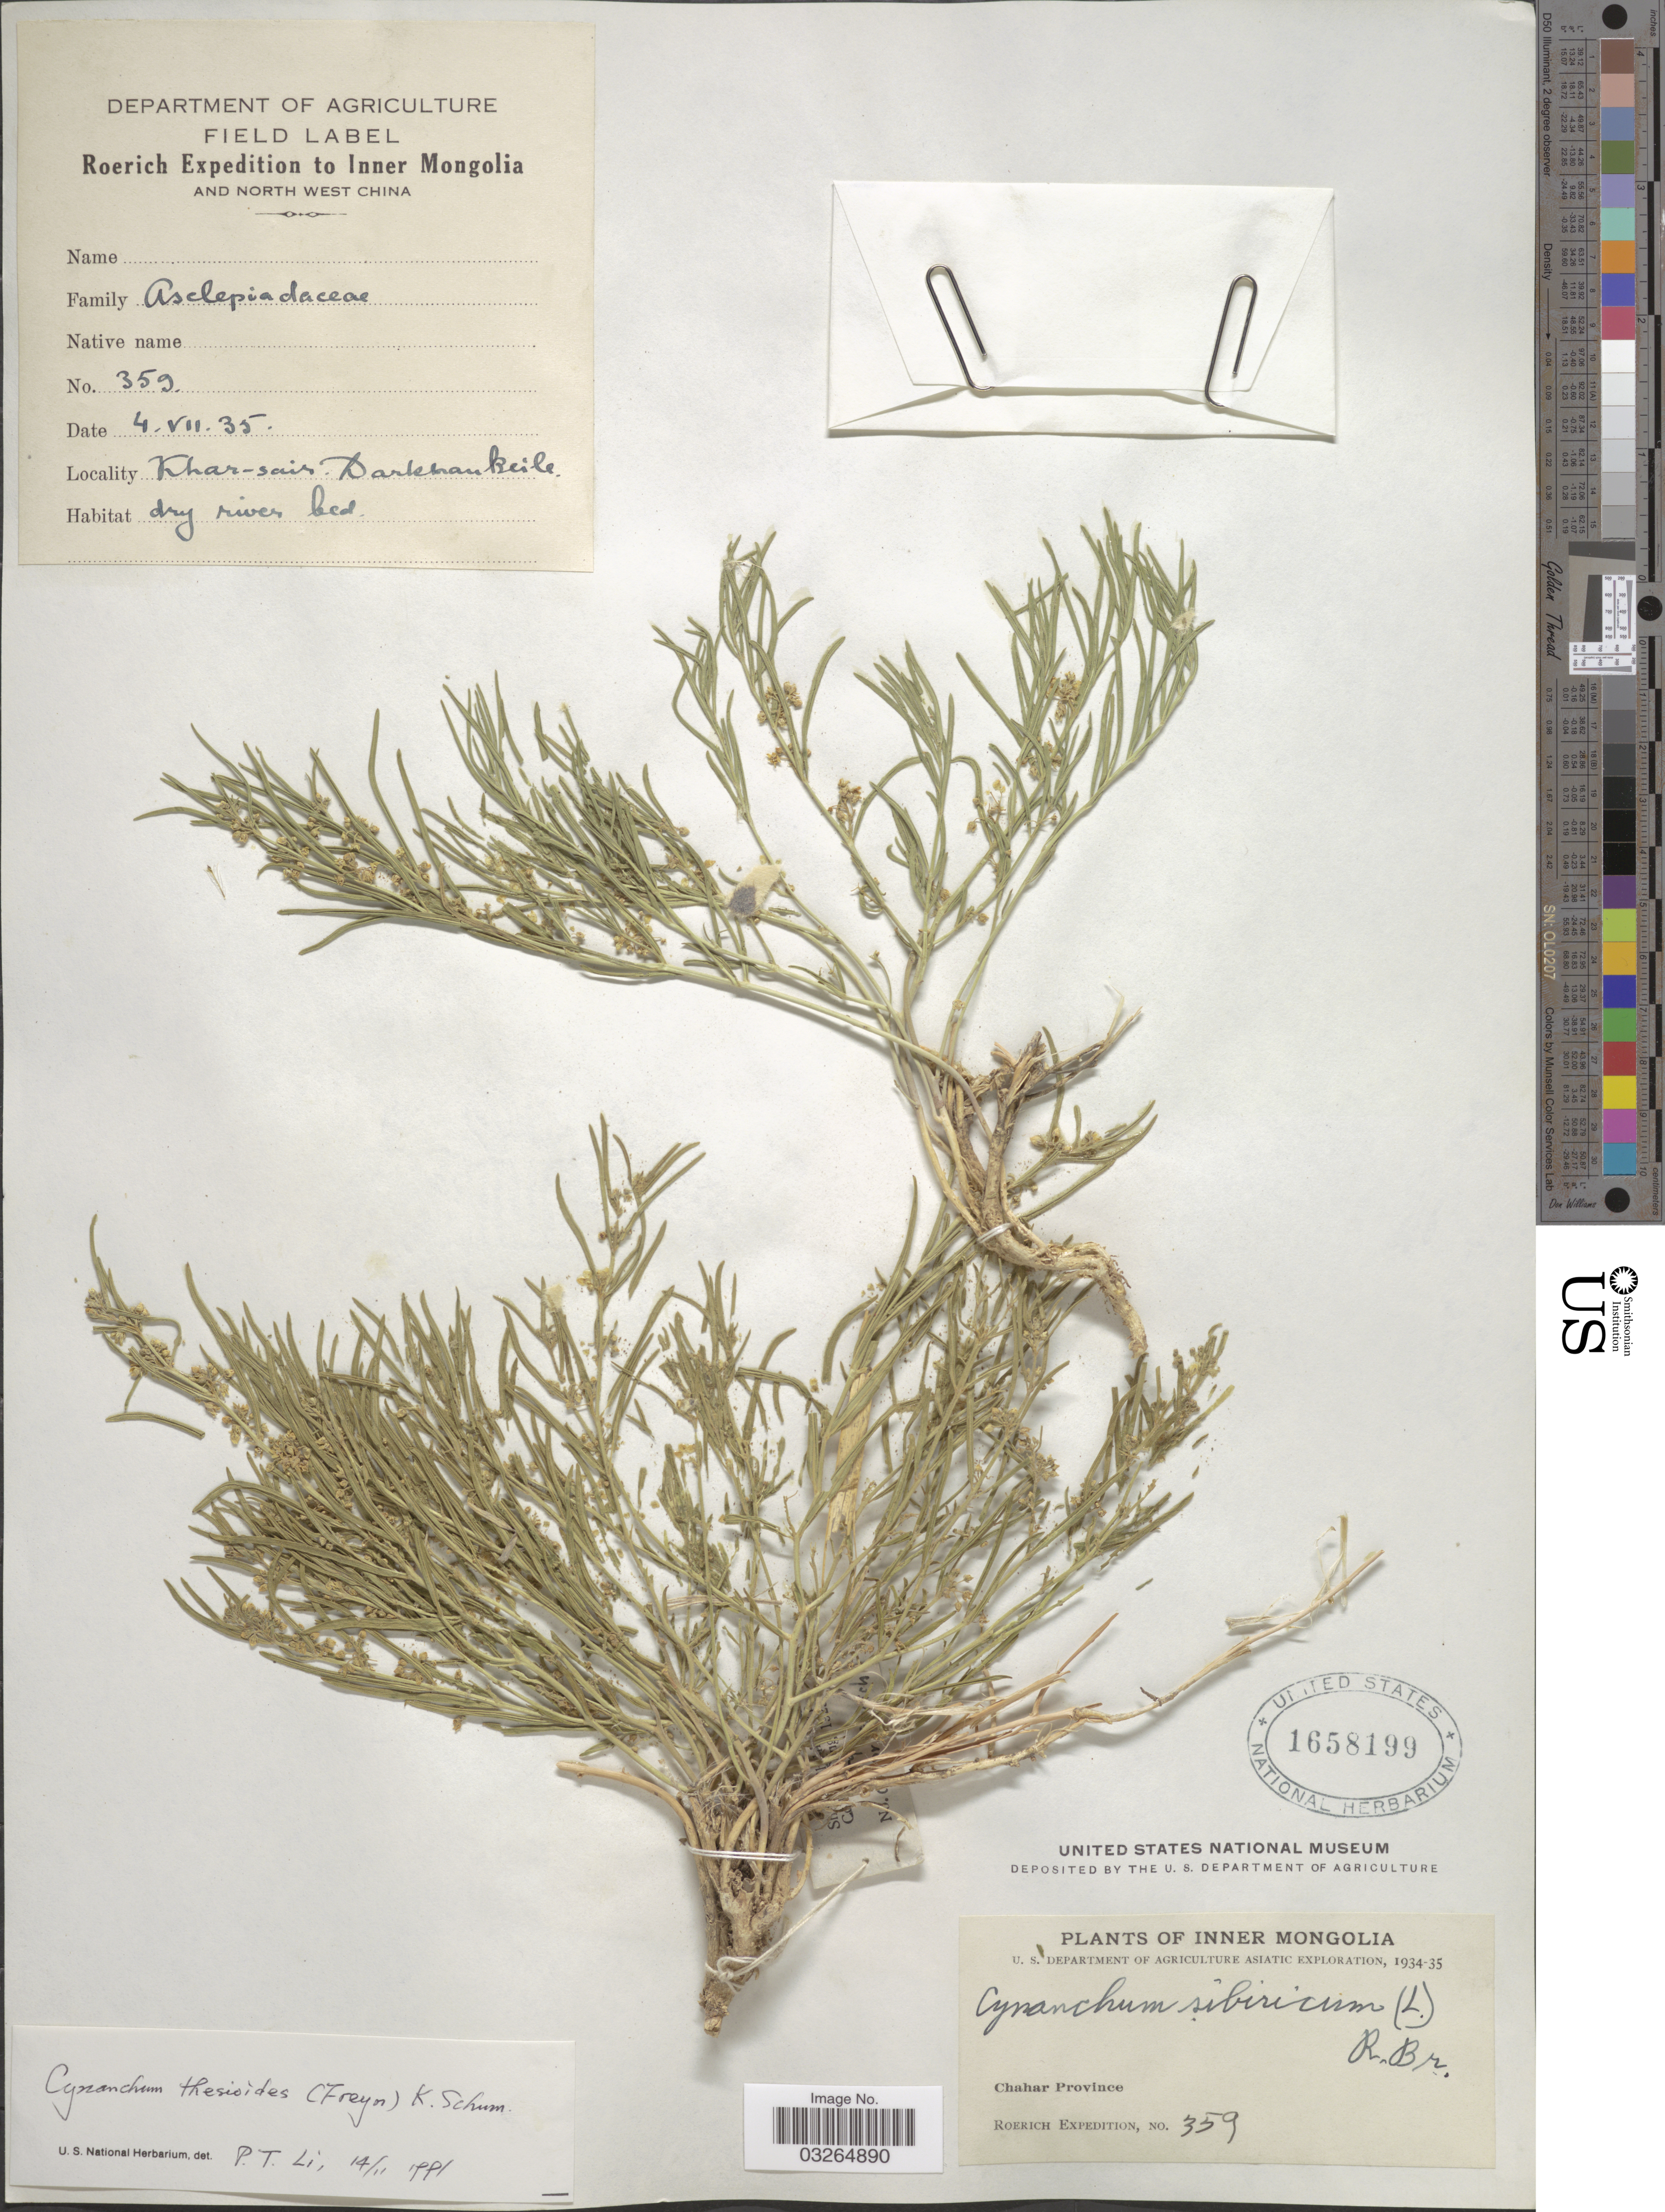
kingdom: Plantae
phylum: Tracheophyta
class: Magnoliopsida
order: Gentianales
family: Apocynaceae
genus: Cynanchum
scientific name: Cynanchum thesioides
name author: (Freyn) K. Schum.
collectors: -. Roerich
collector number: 359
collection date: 1935-07-04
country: China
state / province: Nei Monggol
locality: Inner Mongolia and North West China. Khar-sair. Darkhankeile [interpreted]. Chahar Province.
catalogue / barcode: US 1658199